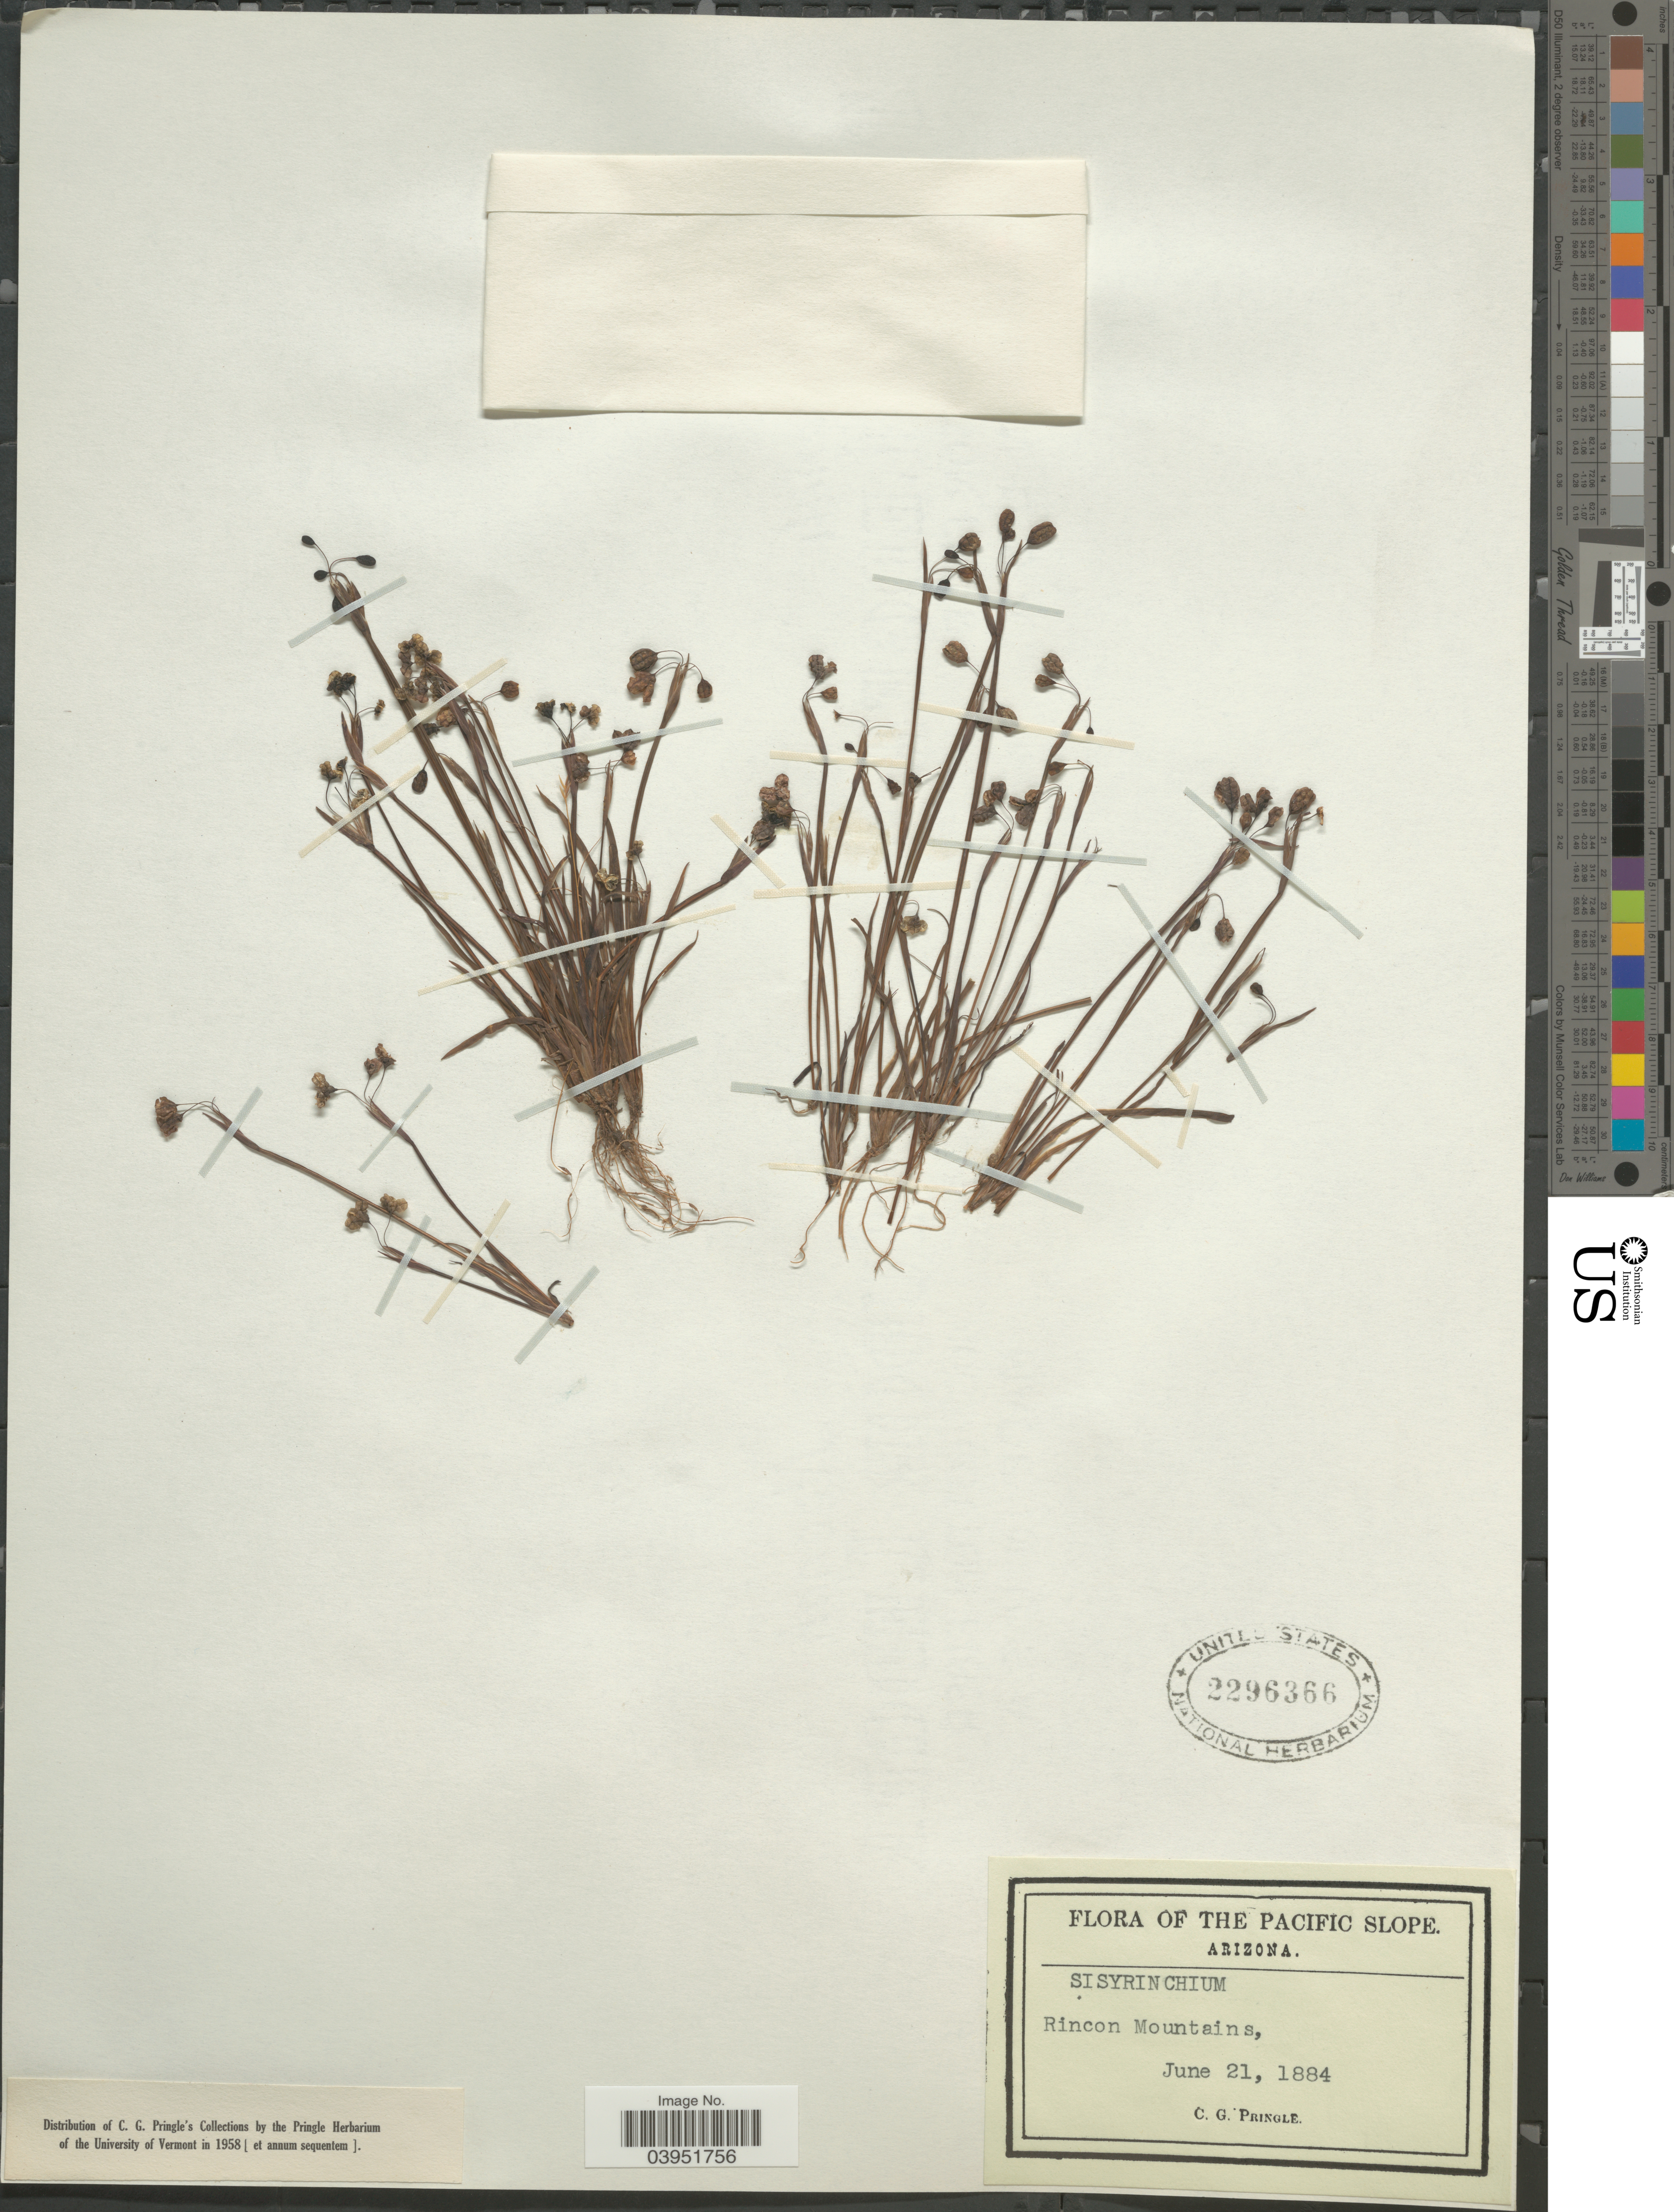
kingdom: Plantae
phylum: Tracheophyta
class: Liliopsida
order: Asparagales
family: Iridaceae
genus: Sisyrinchium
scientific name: Sisyrinchium sp.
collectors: C. G. Pringle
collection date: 1884-06-21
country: United States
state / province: Arizona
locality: The Pacific Slope. Rincon Mountains.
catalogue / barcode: US 2296366